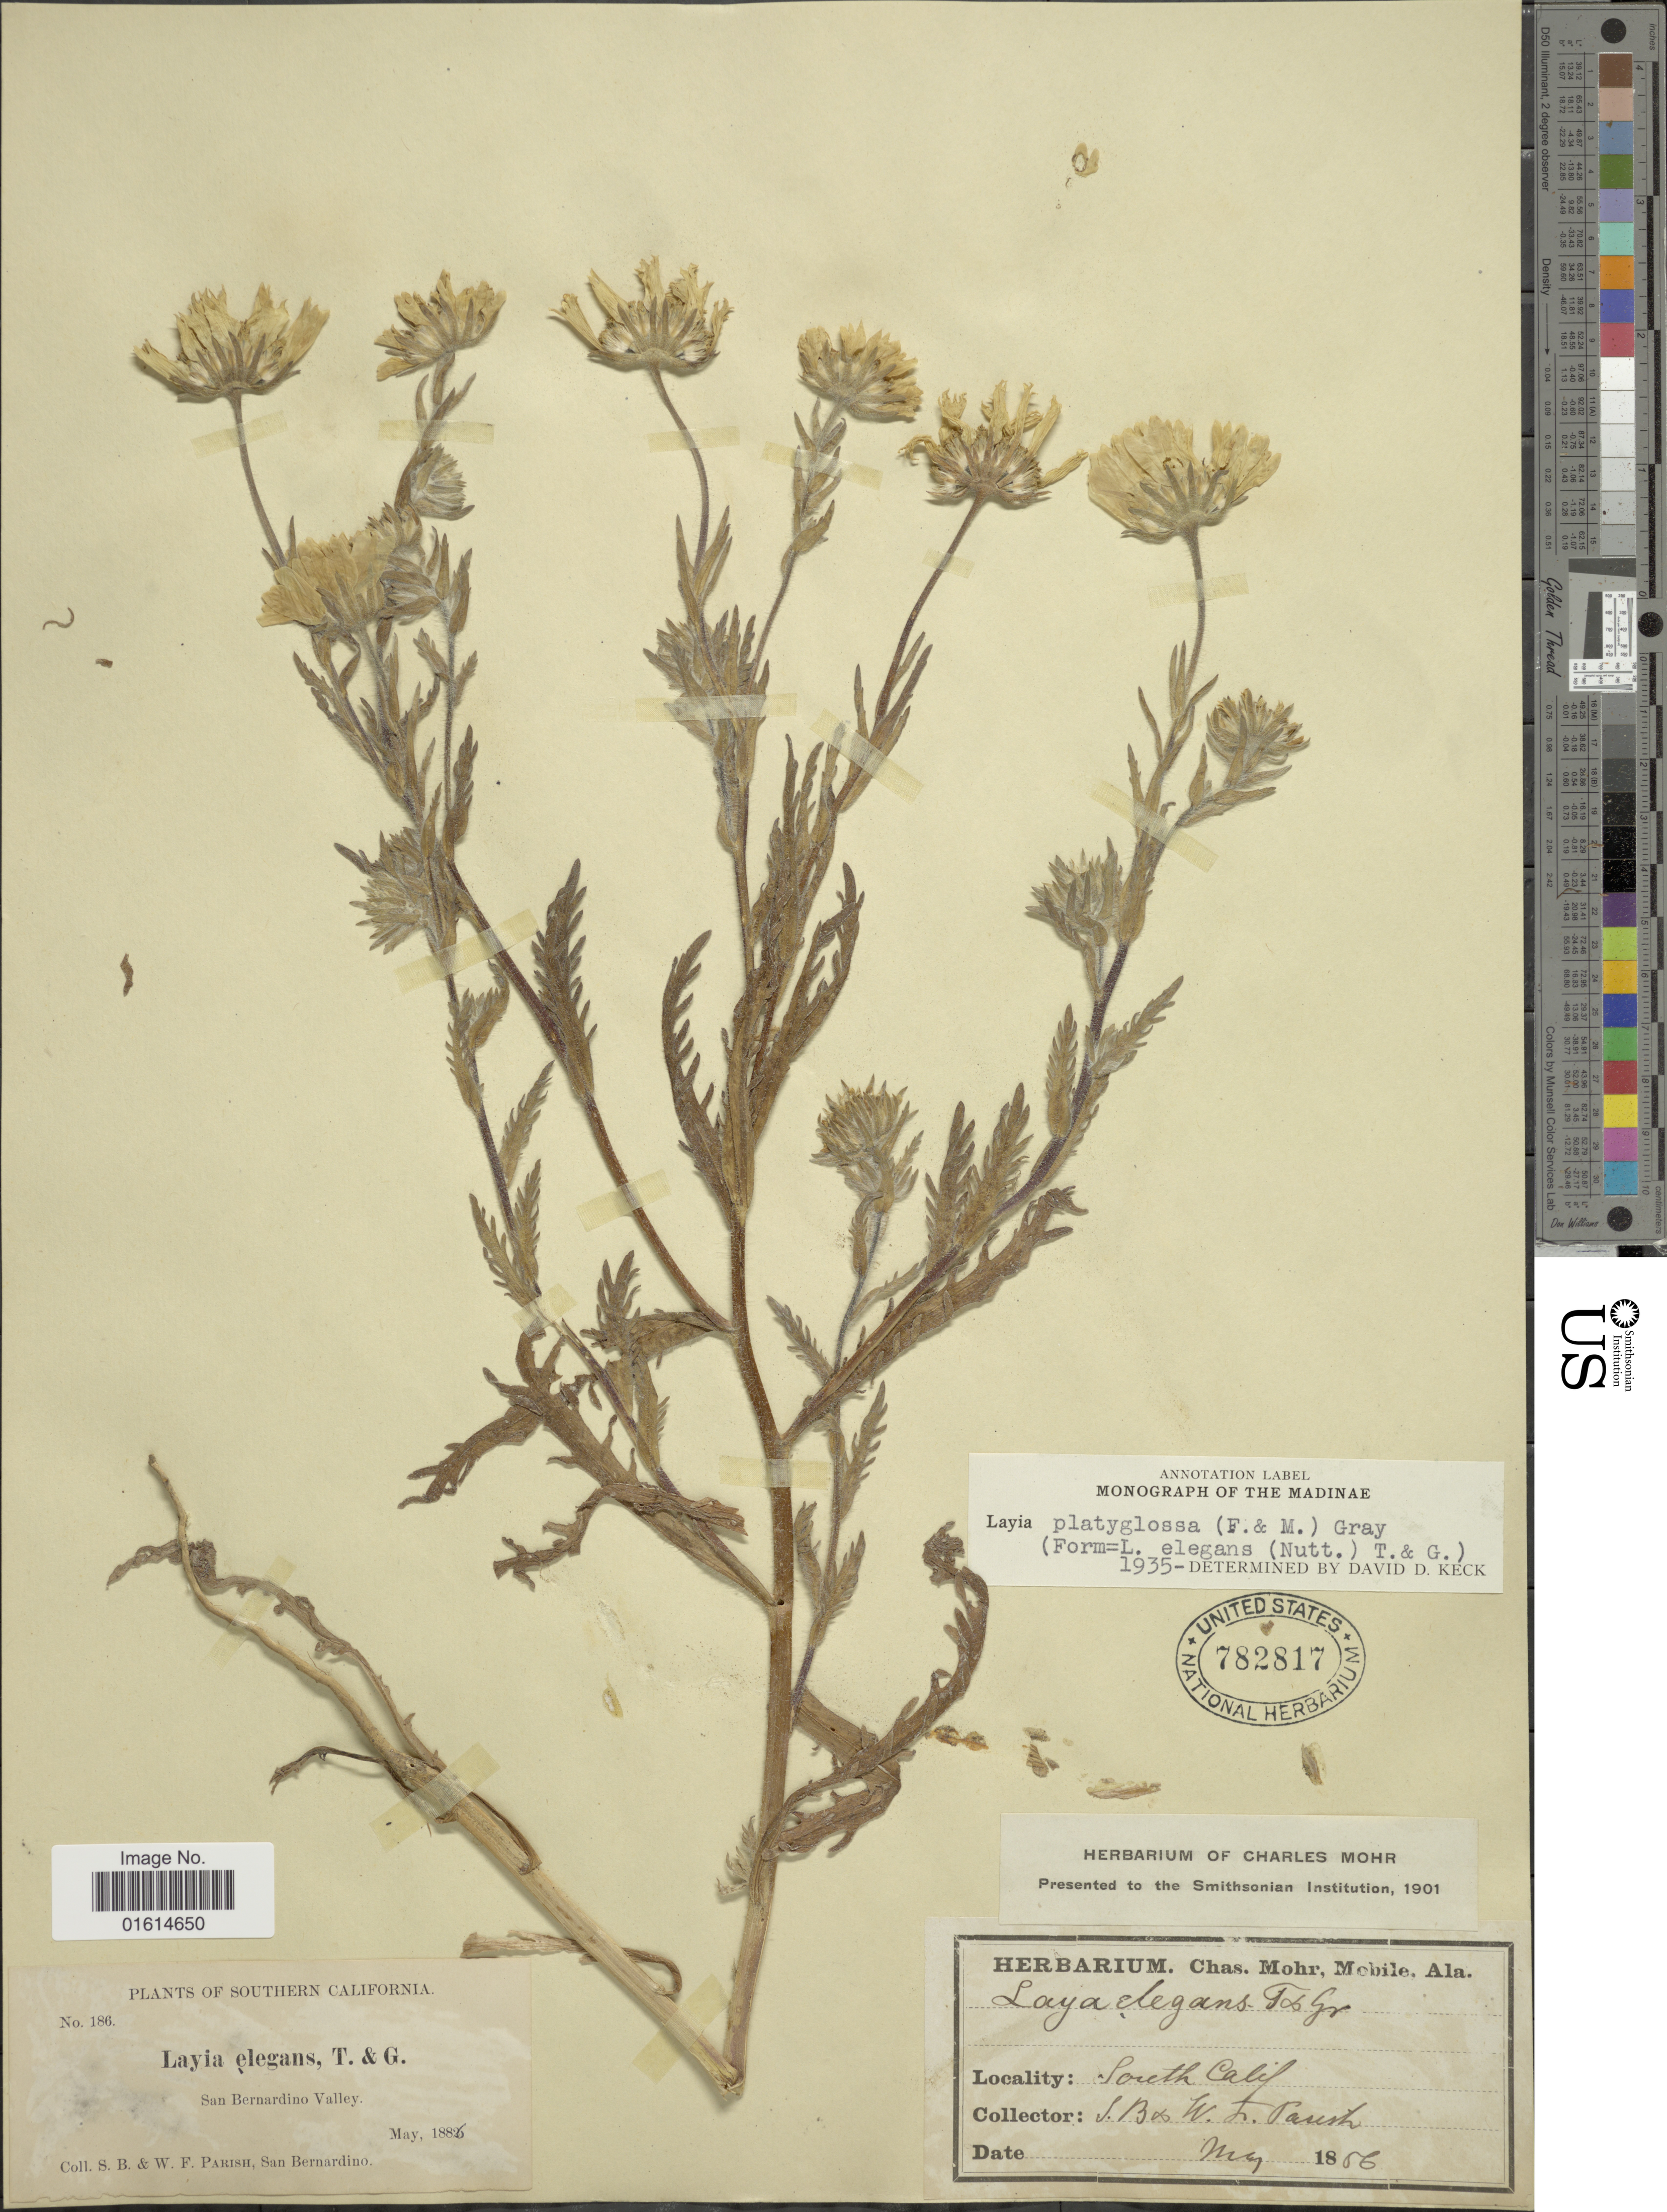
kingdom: Plantae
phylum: Tracheophyta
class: Magnoliopsida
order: Asterales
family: Asteraceae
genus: Layia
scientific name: Layia platyglossa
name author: (Fisch.) A. Gray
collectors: S. B. Parish & W. F. Parish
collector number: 186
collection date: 1886-05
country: United States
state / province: California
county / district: San Bernardino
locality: Southern California, San Bernardino Valley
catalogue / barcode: US 782817